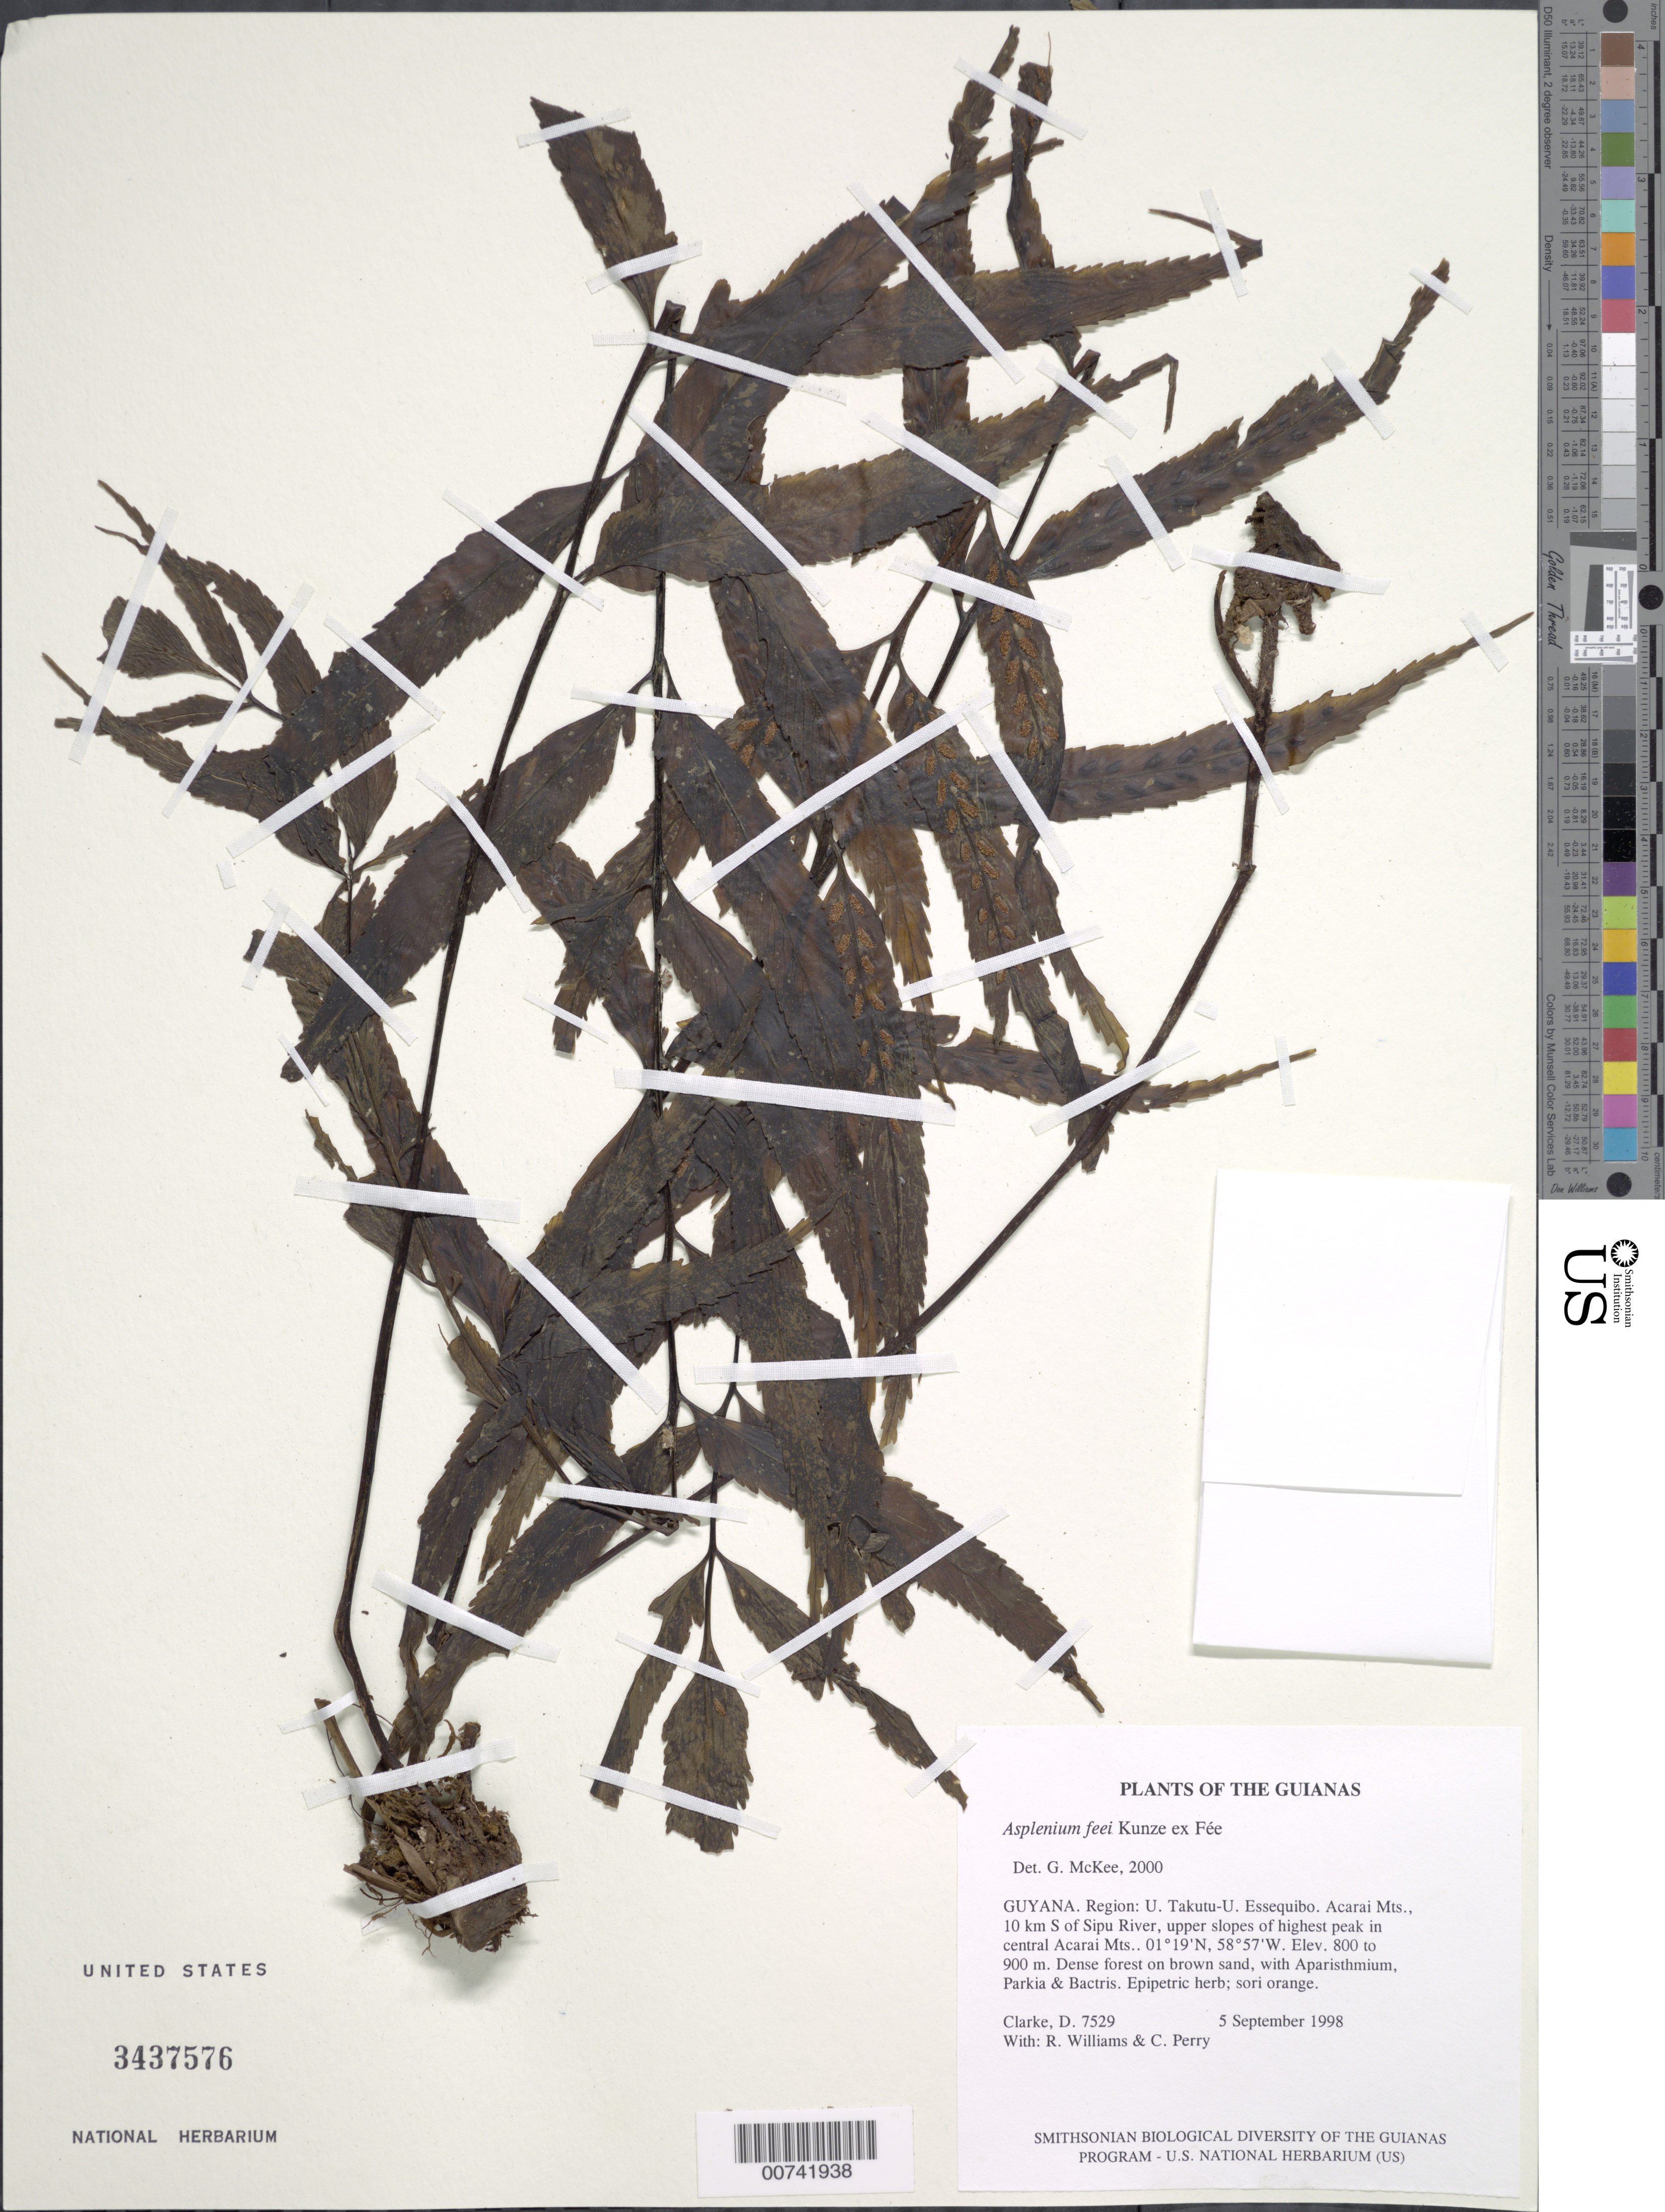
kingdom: Plantae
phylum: Tracheophyta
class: Polypodiopsida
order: Polypodiales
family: Aspleniaceae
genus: Asplenium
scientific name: Asplenium feei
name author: Kunze ex Fée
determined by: McKee, G. S., (US), NMNH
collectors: H. D. Clarke, R. Williams & C. Perry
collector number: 7529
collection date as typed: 5 September 1998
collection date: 1998-09-05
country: Guyana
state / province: U. Takutu-U. Essequibo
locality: Acarai Mts., 10 km S of Sipu River, upper slopes of highest peak in central Acarai Mts.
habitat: Dense forest on brown sand, with Aparisthmium, Parkia & Bactris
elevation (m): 800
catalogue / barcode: US 3437576